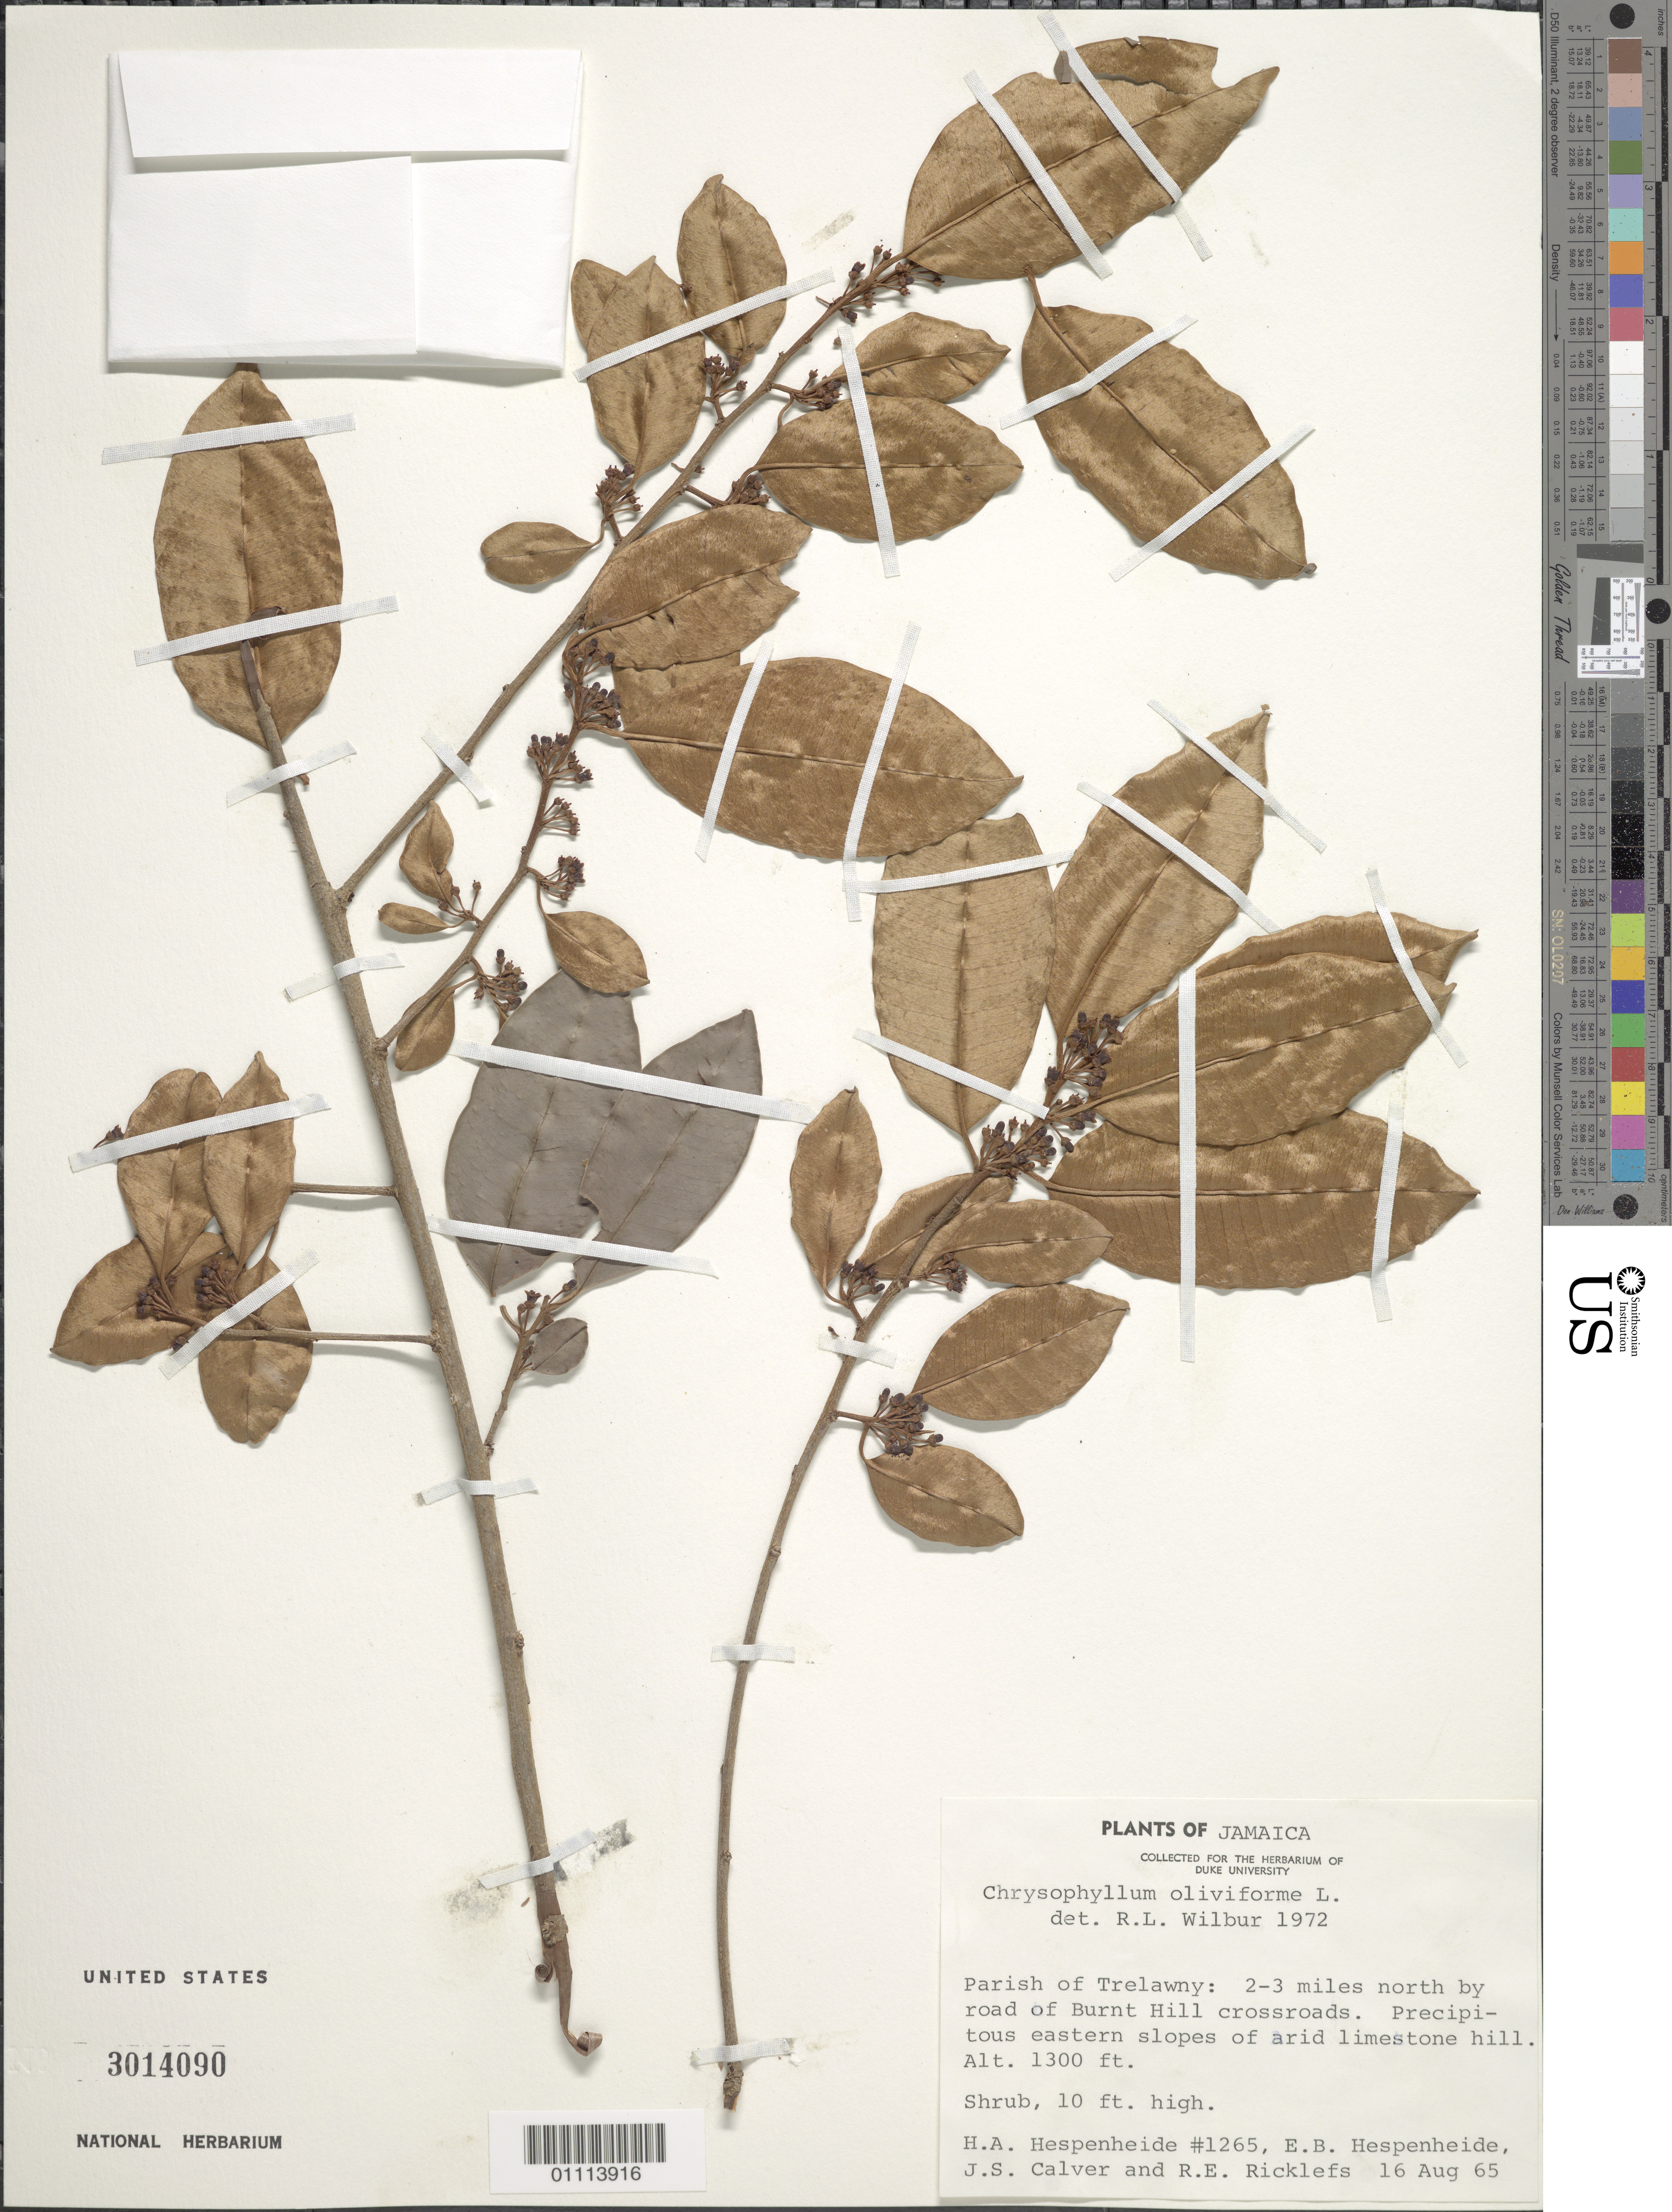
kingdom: Plantae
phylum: Tracheophyta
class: Magnoliopsida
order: Ericales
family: Sapotaceae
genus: Chrysophyllum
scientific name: Chrysophyllum oliviforme var. typicum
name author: Cronq.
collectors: L. Hernández, H. A. Hespenheide, E. Hespenheide, J. Calver & R. Ricklefs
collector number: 1265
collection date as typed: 16 Aug 1965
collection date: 1965-08-16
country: Jamaica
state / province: Trelawny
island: Jamaica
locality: Parish of Trelawny: 2-3 miles N by road of Burnt Hill crossroads. Precipitous eastern slopws of arid limestone hill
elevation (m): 396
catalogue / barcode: US 3014090